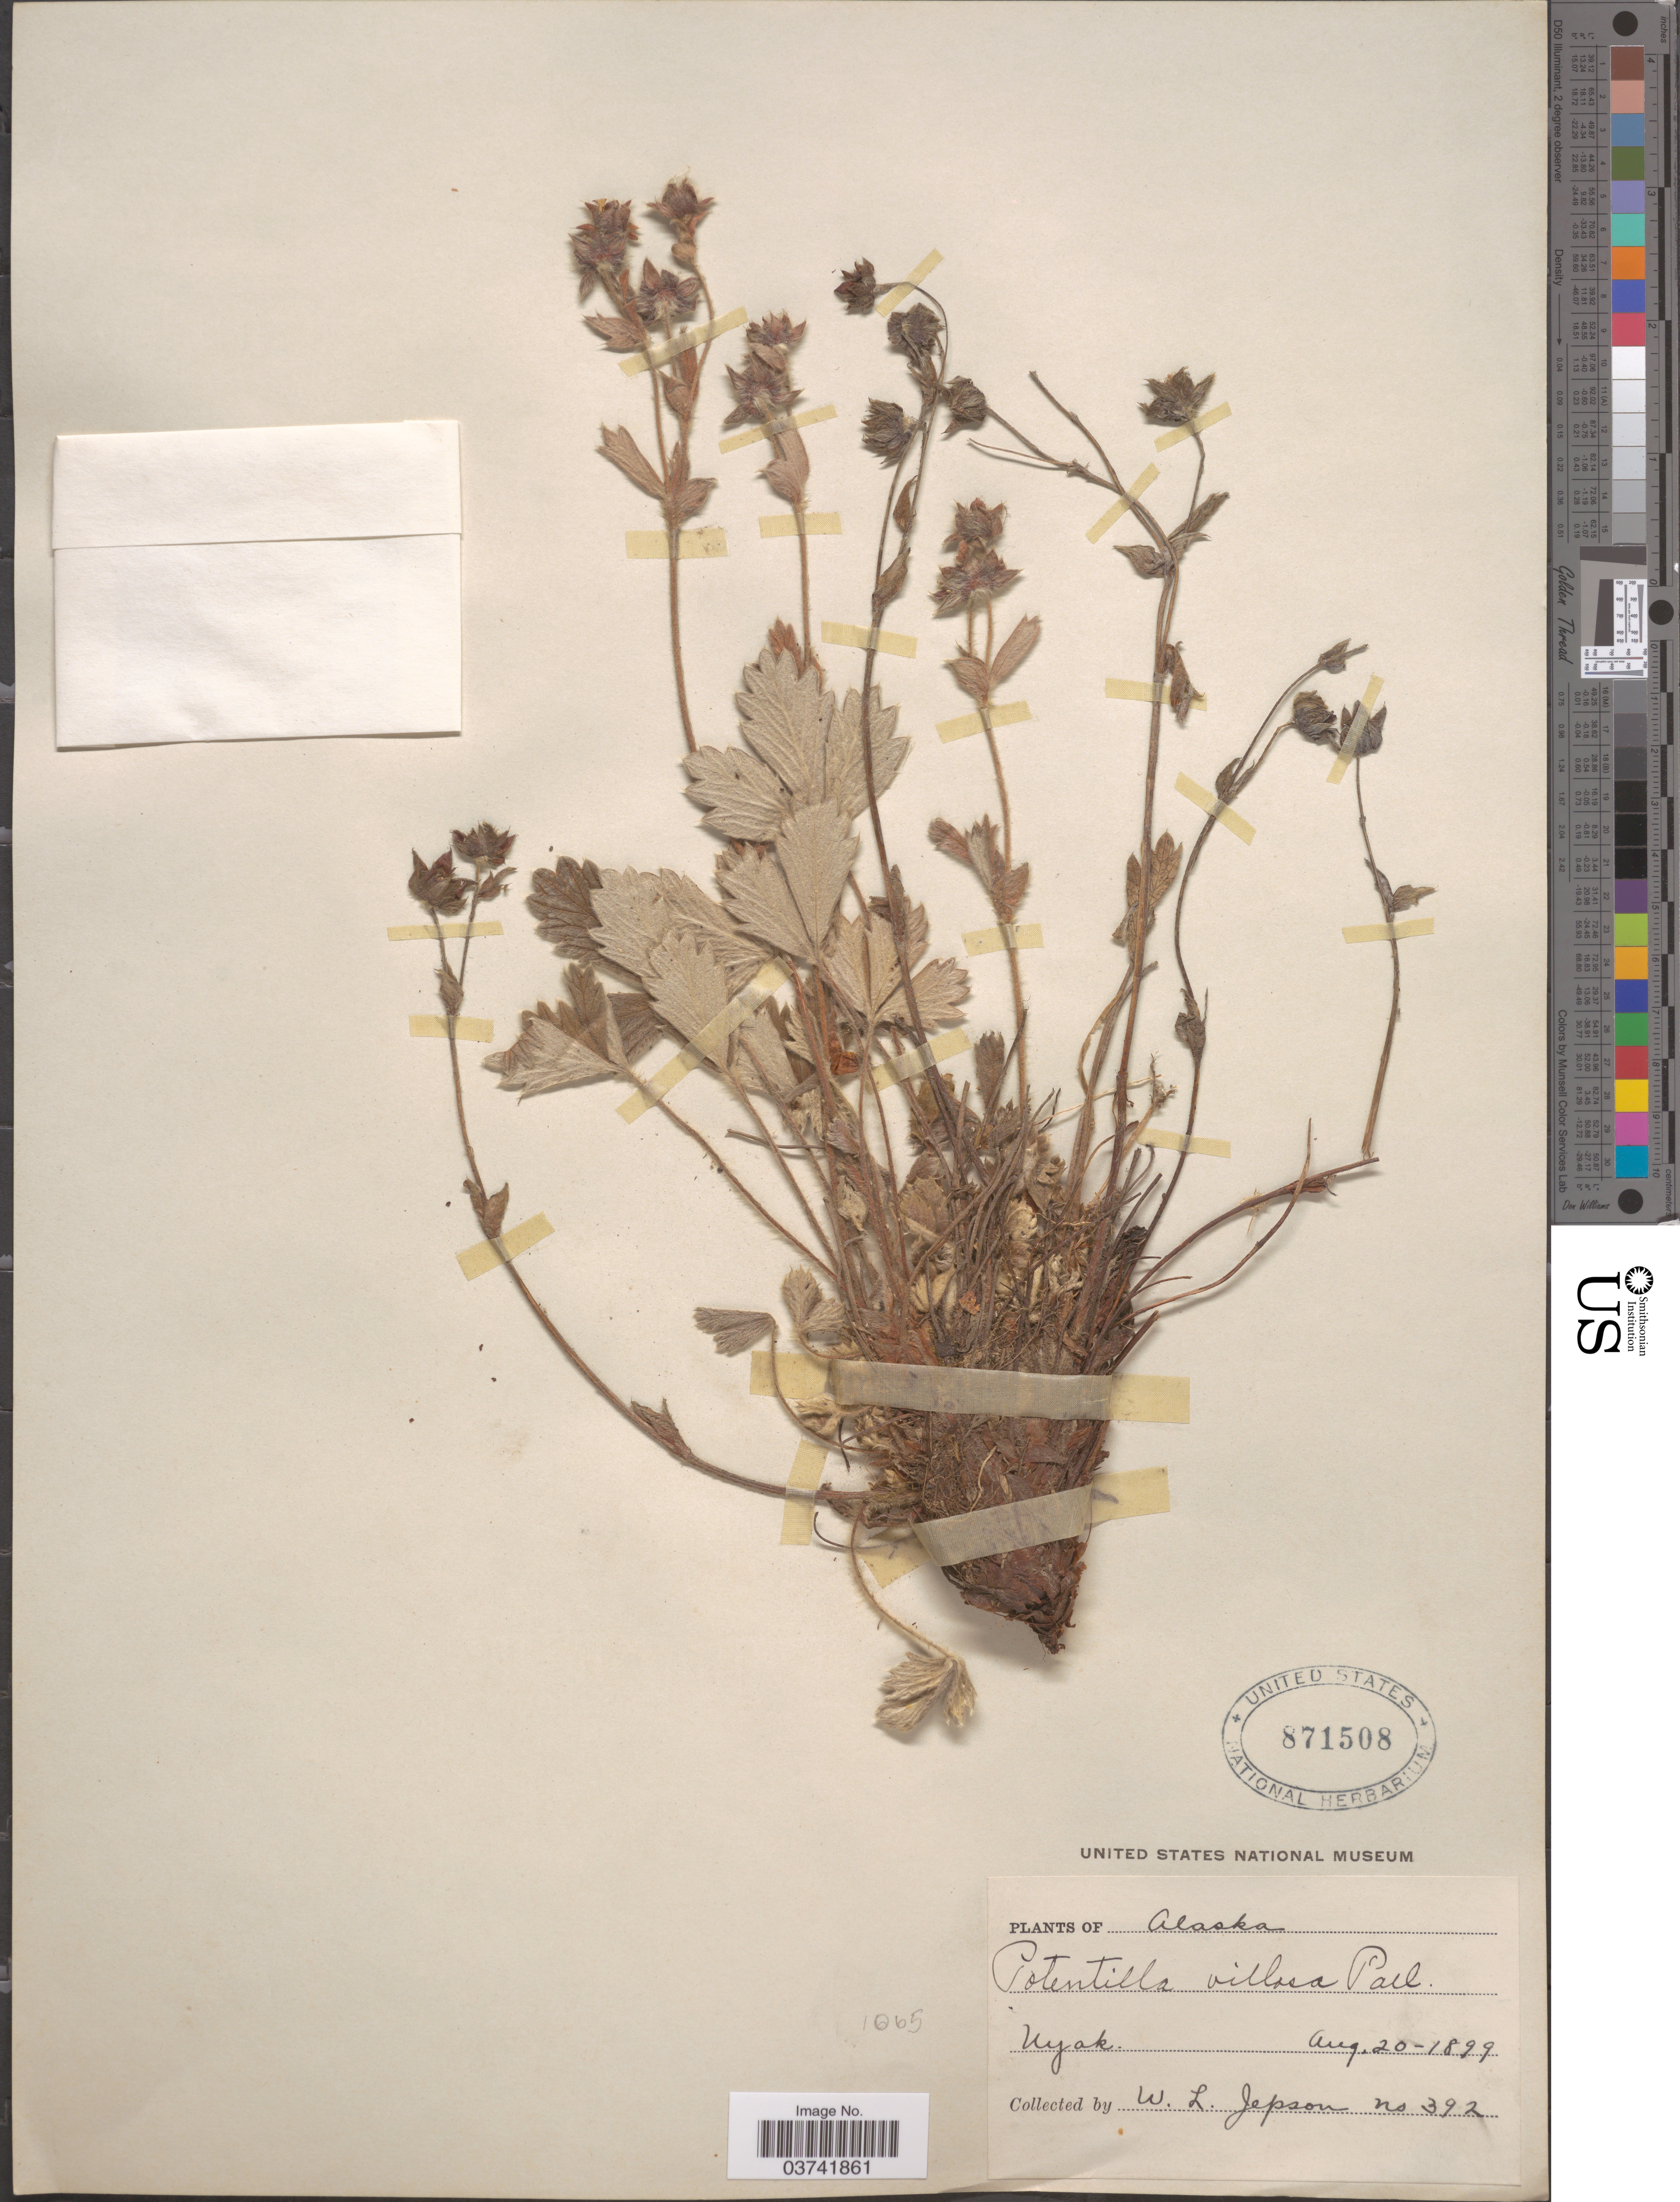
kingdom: Plantae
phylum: Tracheophyta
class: Magnoliopsida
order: Rosales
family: Rosaceae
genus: Potentilla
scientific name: Potentilla villosa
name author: Pall. ex Pursh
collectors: W. L. Jepson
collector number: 392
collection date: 1899-08-20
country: United States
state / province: Alaska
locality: Nyak.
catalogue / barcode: US 871508